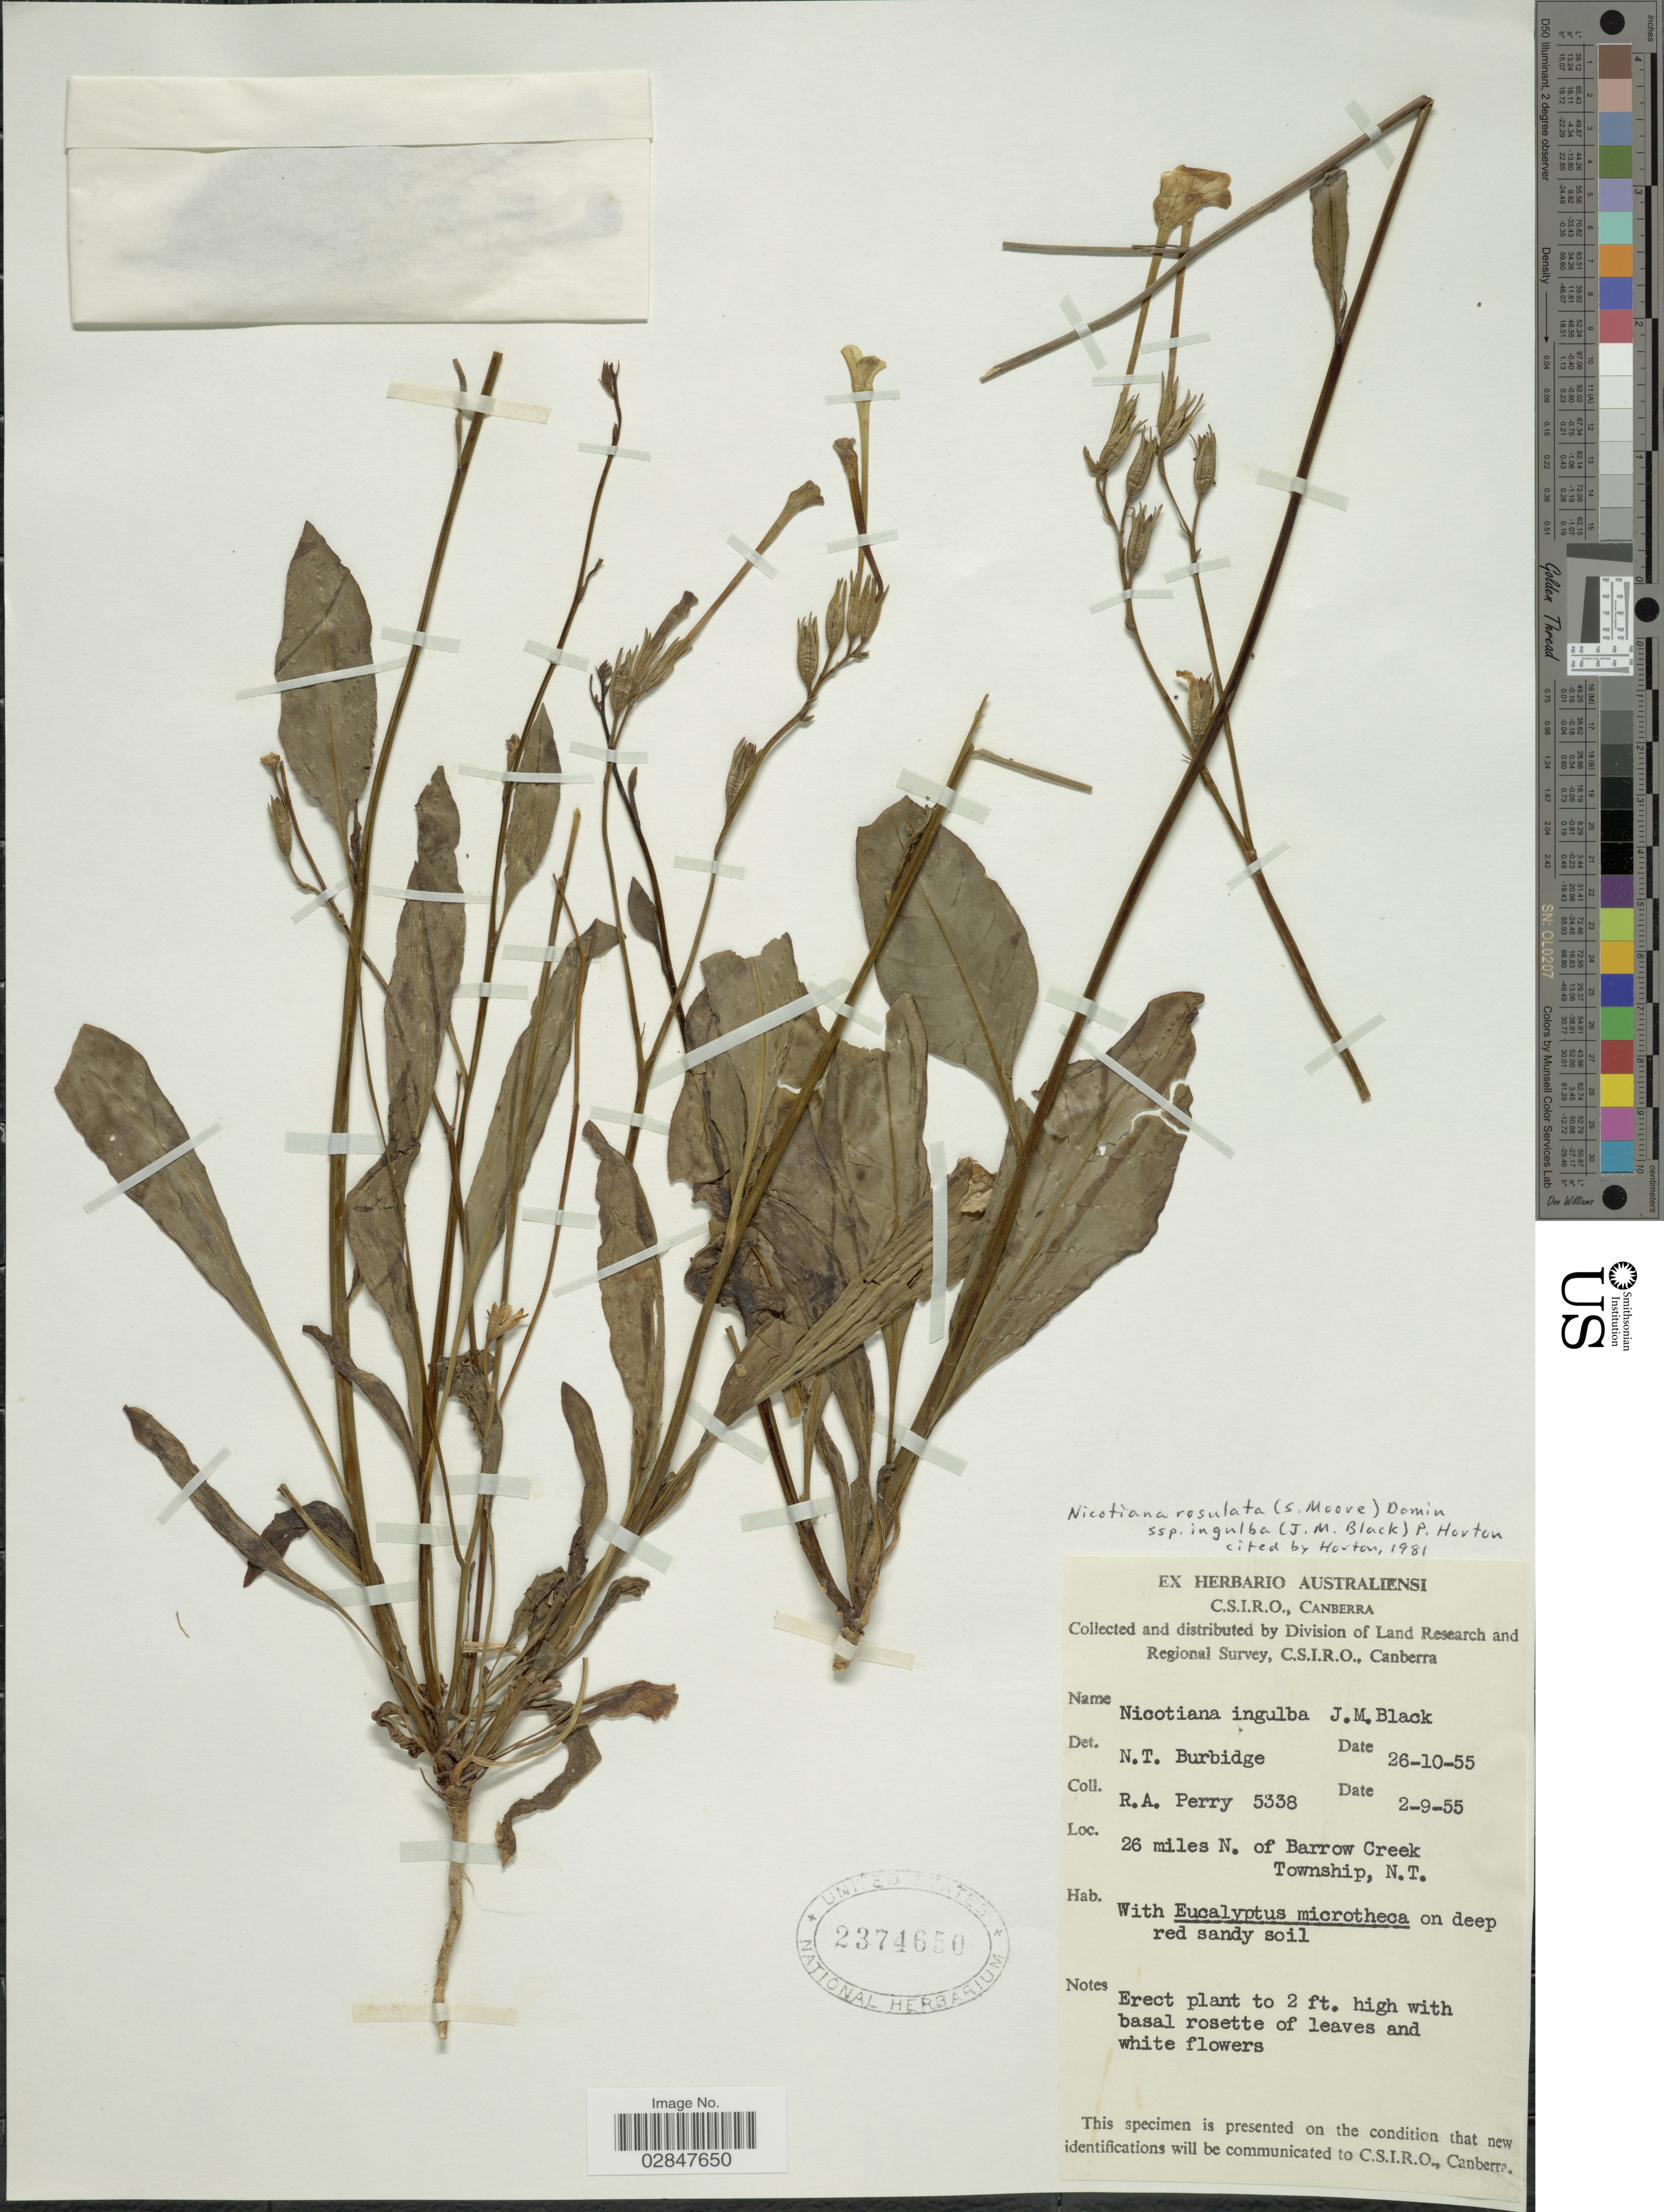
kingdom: Plantae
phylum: Tracheophyta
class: Magnoliopsida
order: Solanales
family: Solanaceae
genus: Nicotiana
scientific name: Nicotiana rosulata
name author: (Moore) Domin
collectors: Perry, R. A.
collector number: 5338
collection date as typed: Transcribed d/m/y: 2/9/55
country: Australia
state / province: Northern Territory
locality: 26 miles N. of Barrow Creek Township, N. T.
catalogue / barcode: US 2374650